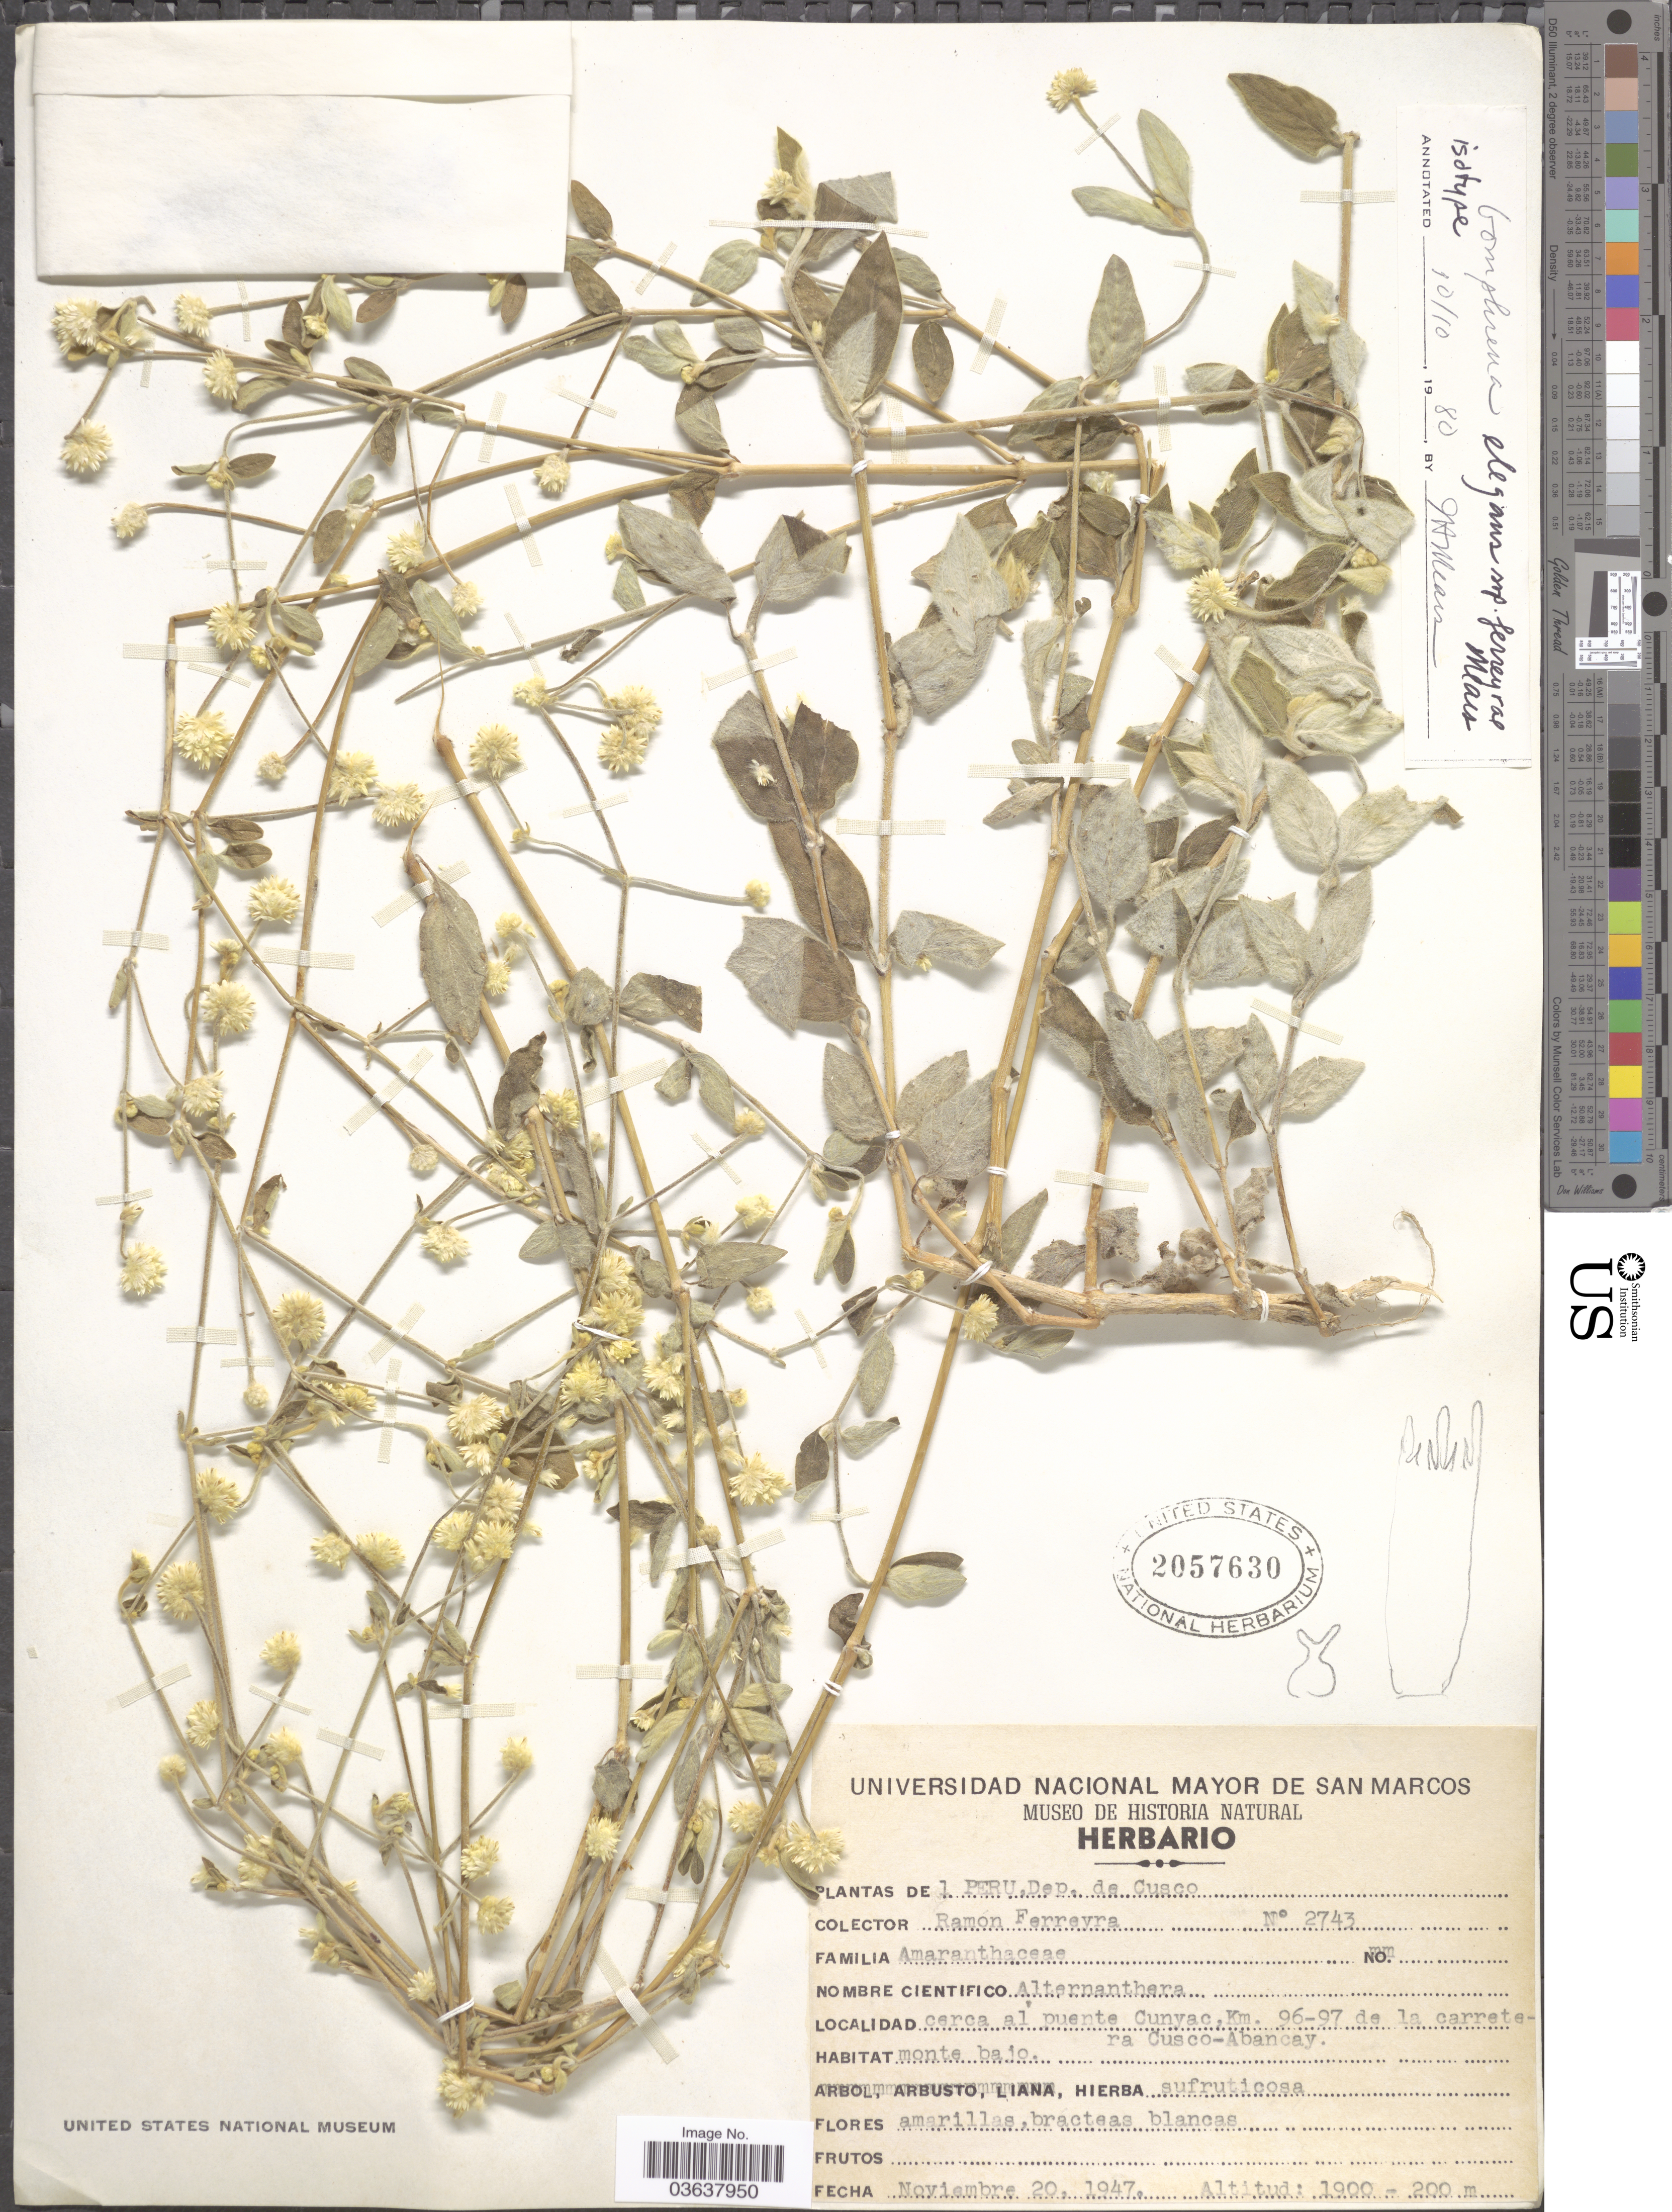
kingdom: Plantae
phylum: Tracheophyta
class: Magnoliopsida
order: Caryophyllales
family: Amaranthaceae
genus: Gomphrena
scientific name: Gomphrena elegans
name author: Mart.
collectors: R. A. Ferreyra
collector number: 2743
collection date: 1947-11-20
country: Peru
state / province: Cusco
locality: Cerca al puente Cunyac. Km. 96-97 de la carretera Cusco-Abancay.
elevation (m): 200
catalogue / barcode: US 2057630